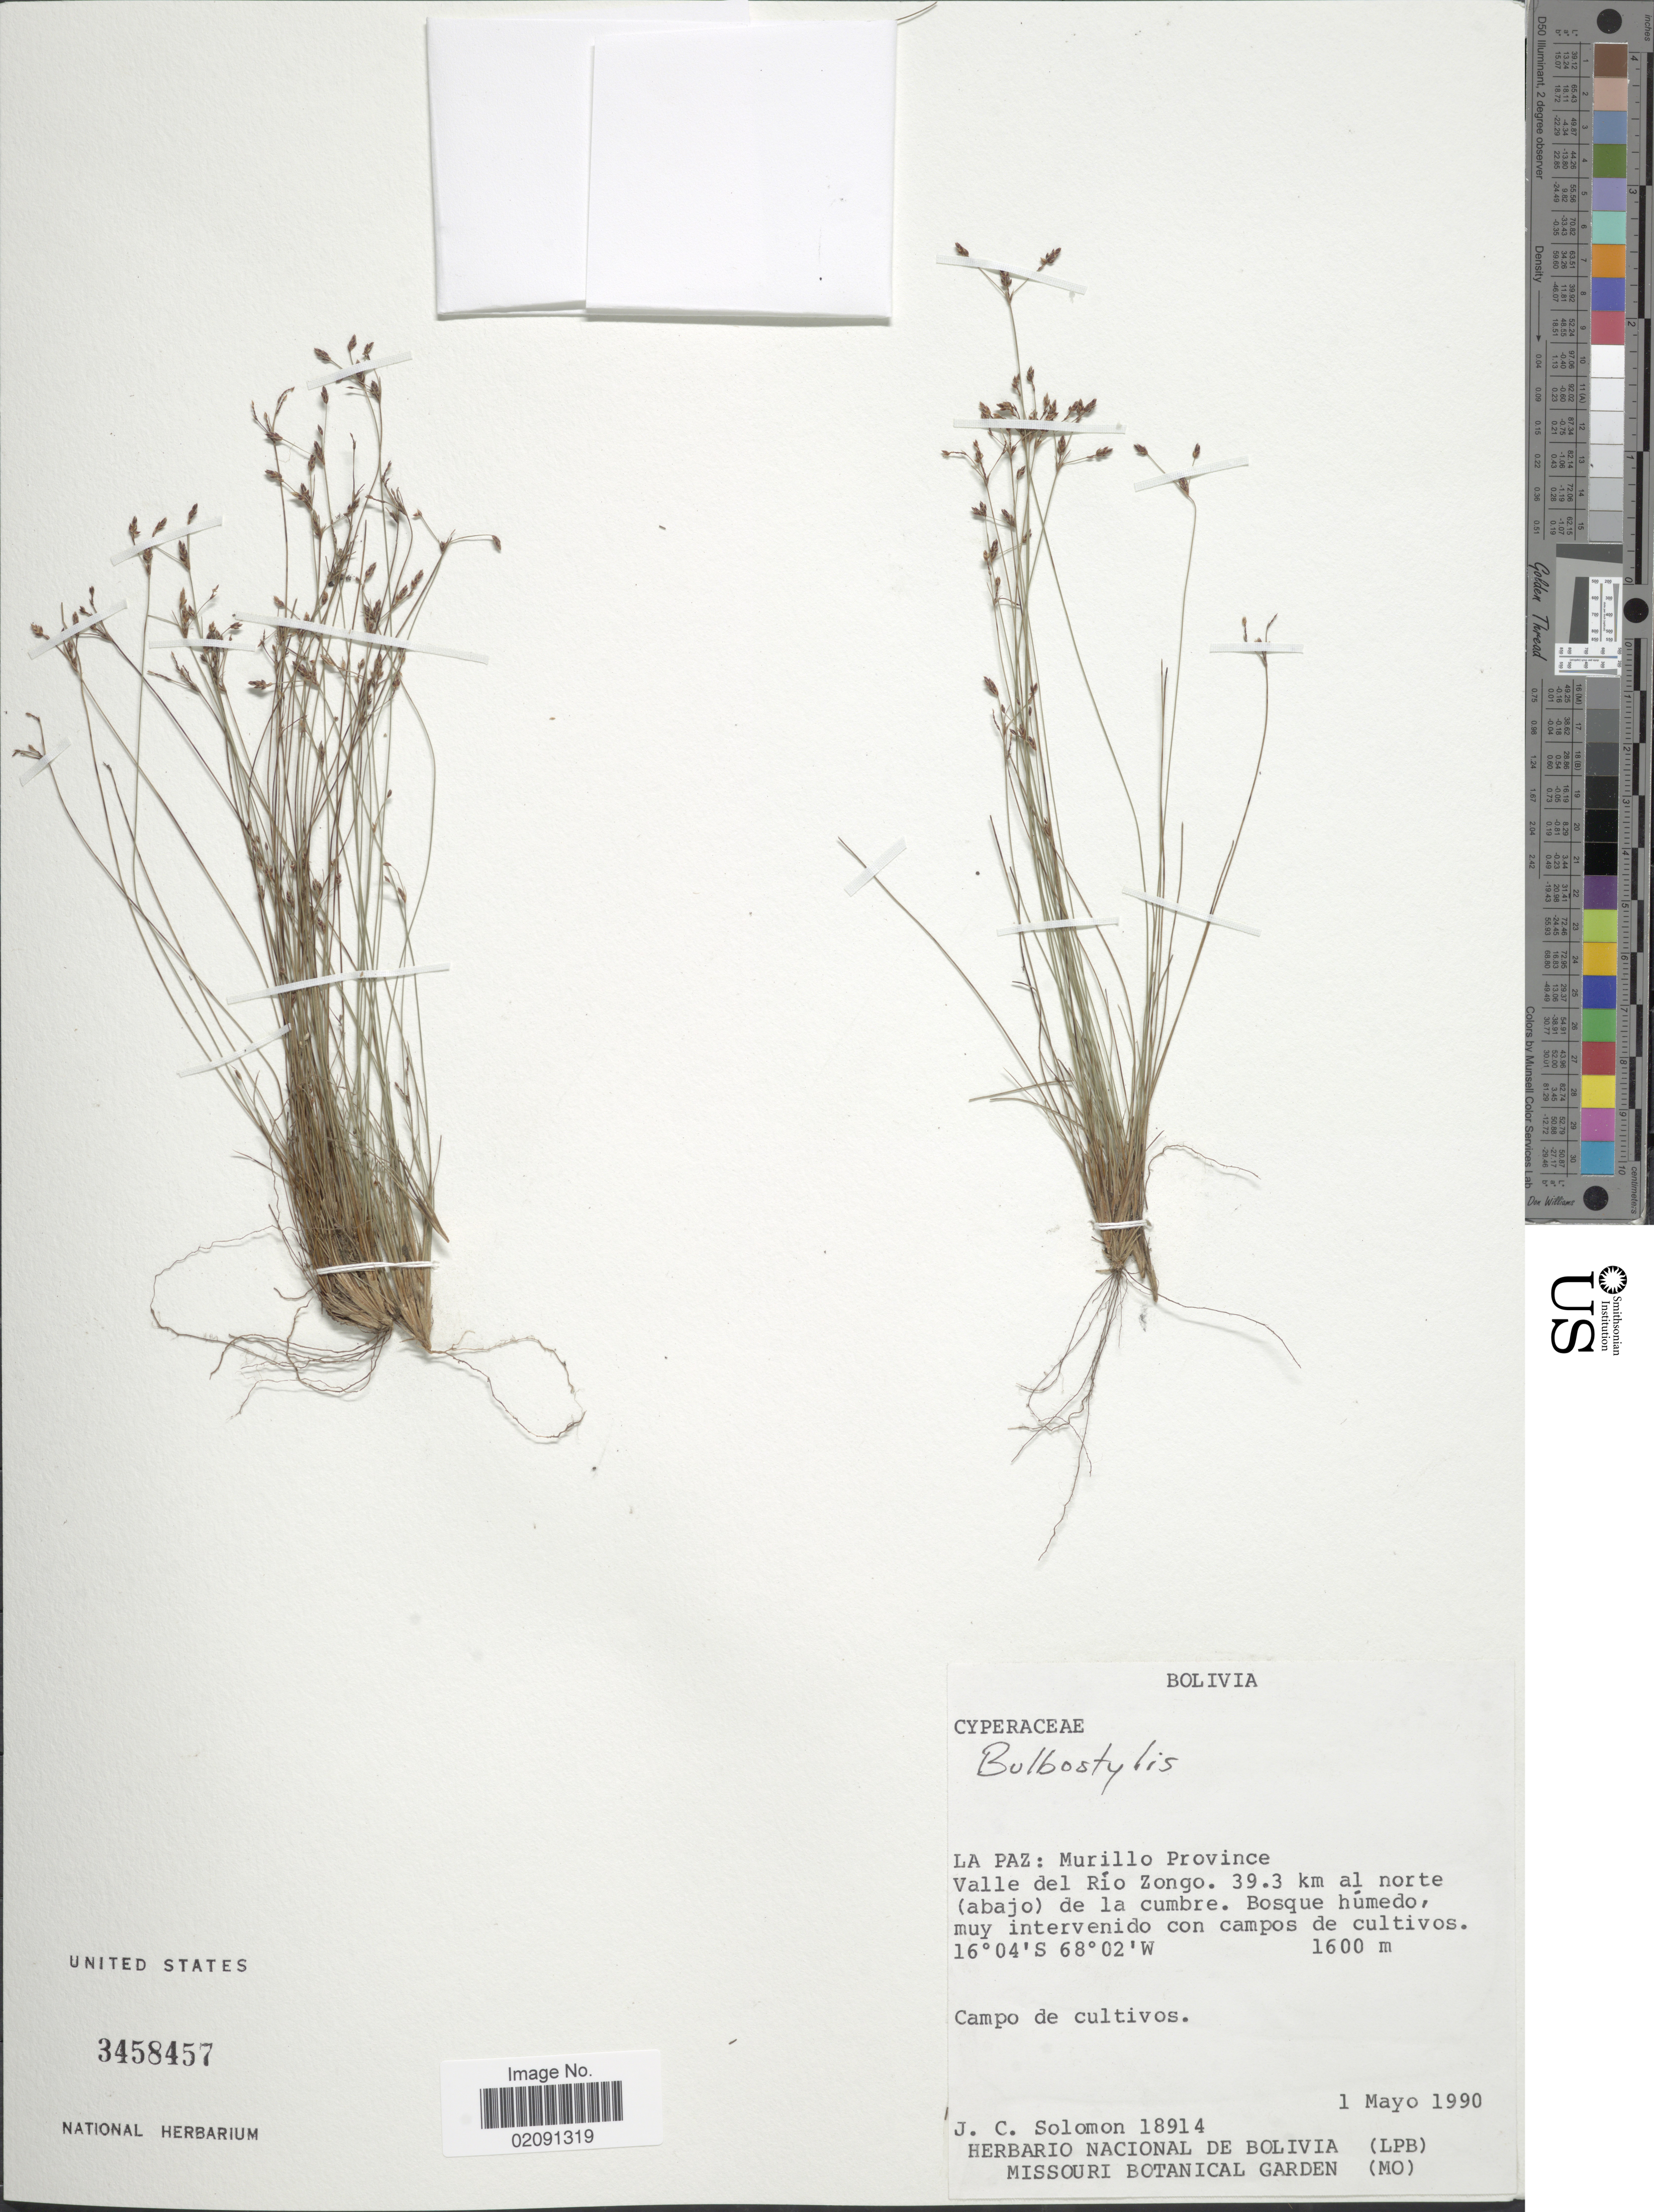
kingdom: Plantae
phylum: Tracheophyta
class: Liliopsida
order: Poales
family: Cyperaceae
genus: Bulbostylis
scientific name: Bulbostylis sp.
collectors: J. C. Solomon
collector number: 18914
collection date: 1990-05-01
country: Bolivia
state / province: La Paz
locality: Murillo Province, Valle del Rio Zongo, 39.3 km al norte (abajo) de la cumbre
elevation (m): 1600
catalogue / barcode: US 3458457